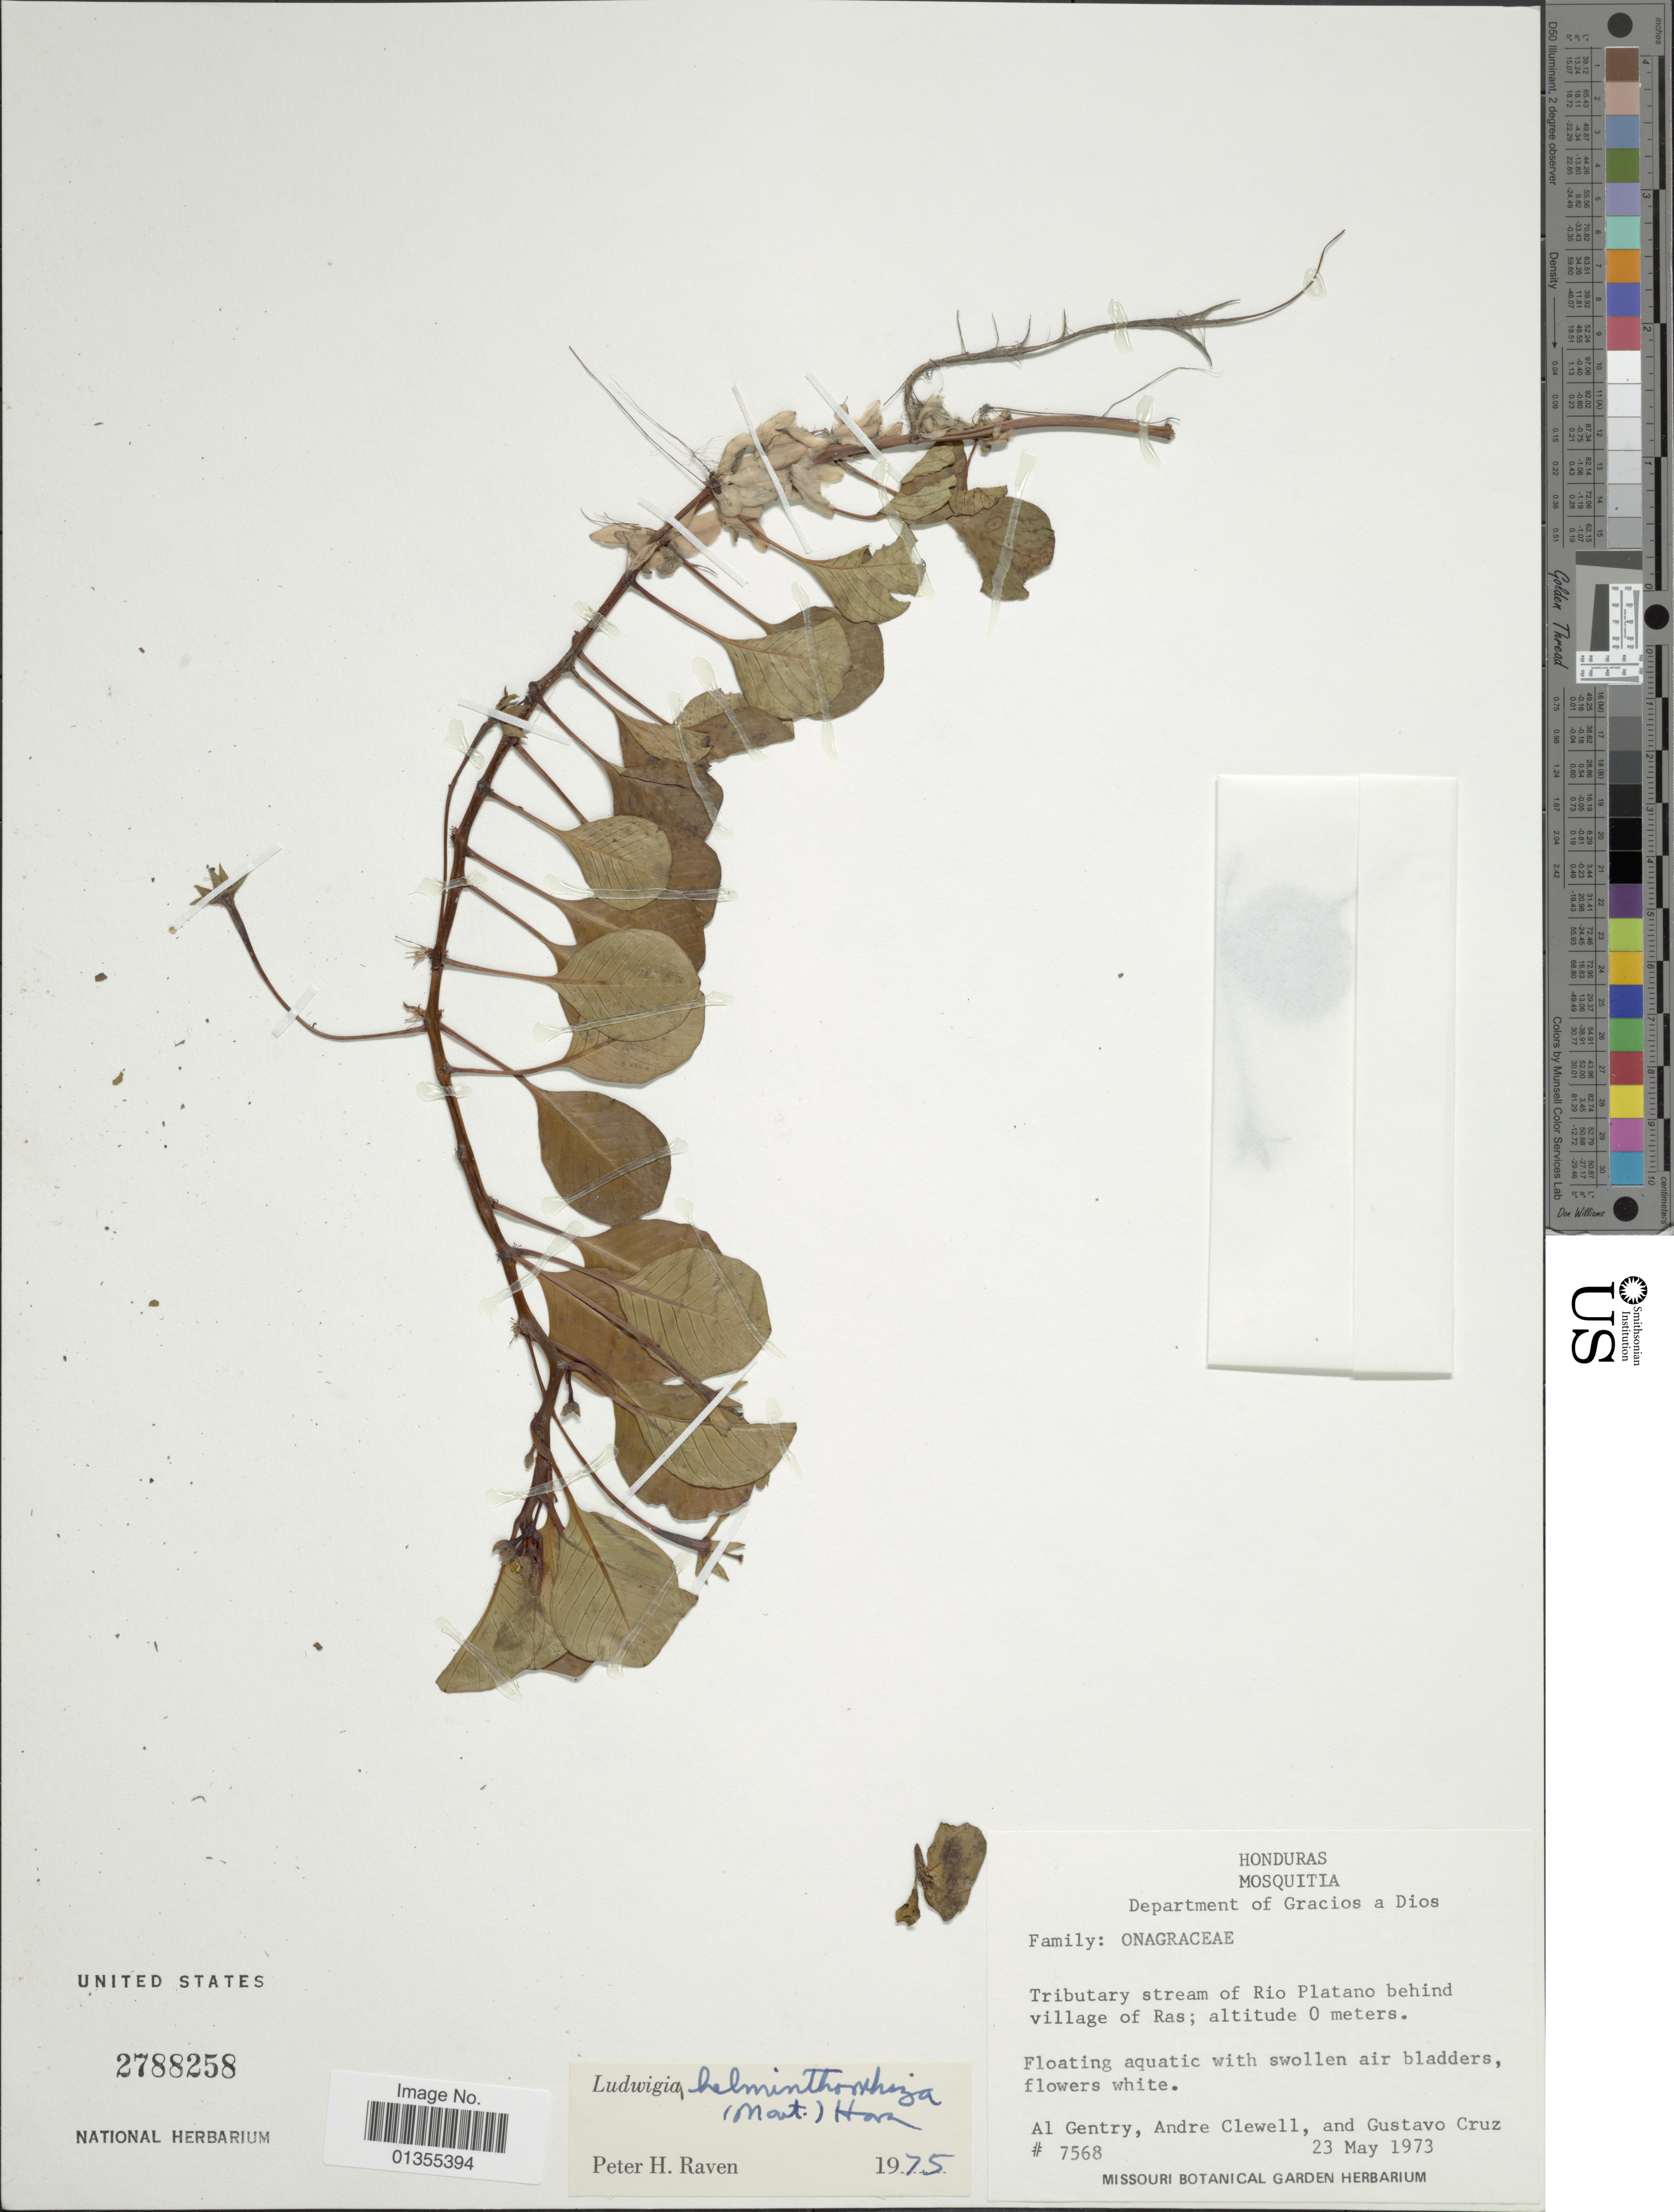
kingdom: Plantae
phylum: Tracheophyta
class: Magnoliopsida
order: Myrtales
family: Onagraceae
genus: Ludwigia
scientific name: Ludwigia helminthorrhiza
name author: (Mart.) H. Hara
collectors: A. H. Gentry, A. Clewell & G. Cruz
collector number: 7568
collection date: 1973-05-23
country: Honduras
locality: Mosquitia. Department of Gracios a Dios. Tributary stream of Rio Platano behind village of Ras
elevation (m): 0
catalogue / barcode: US 2788258